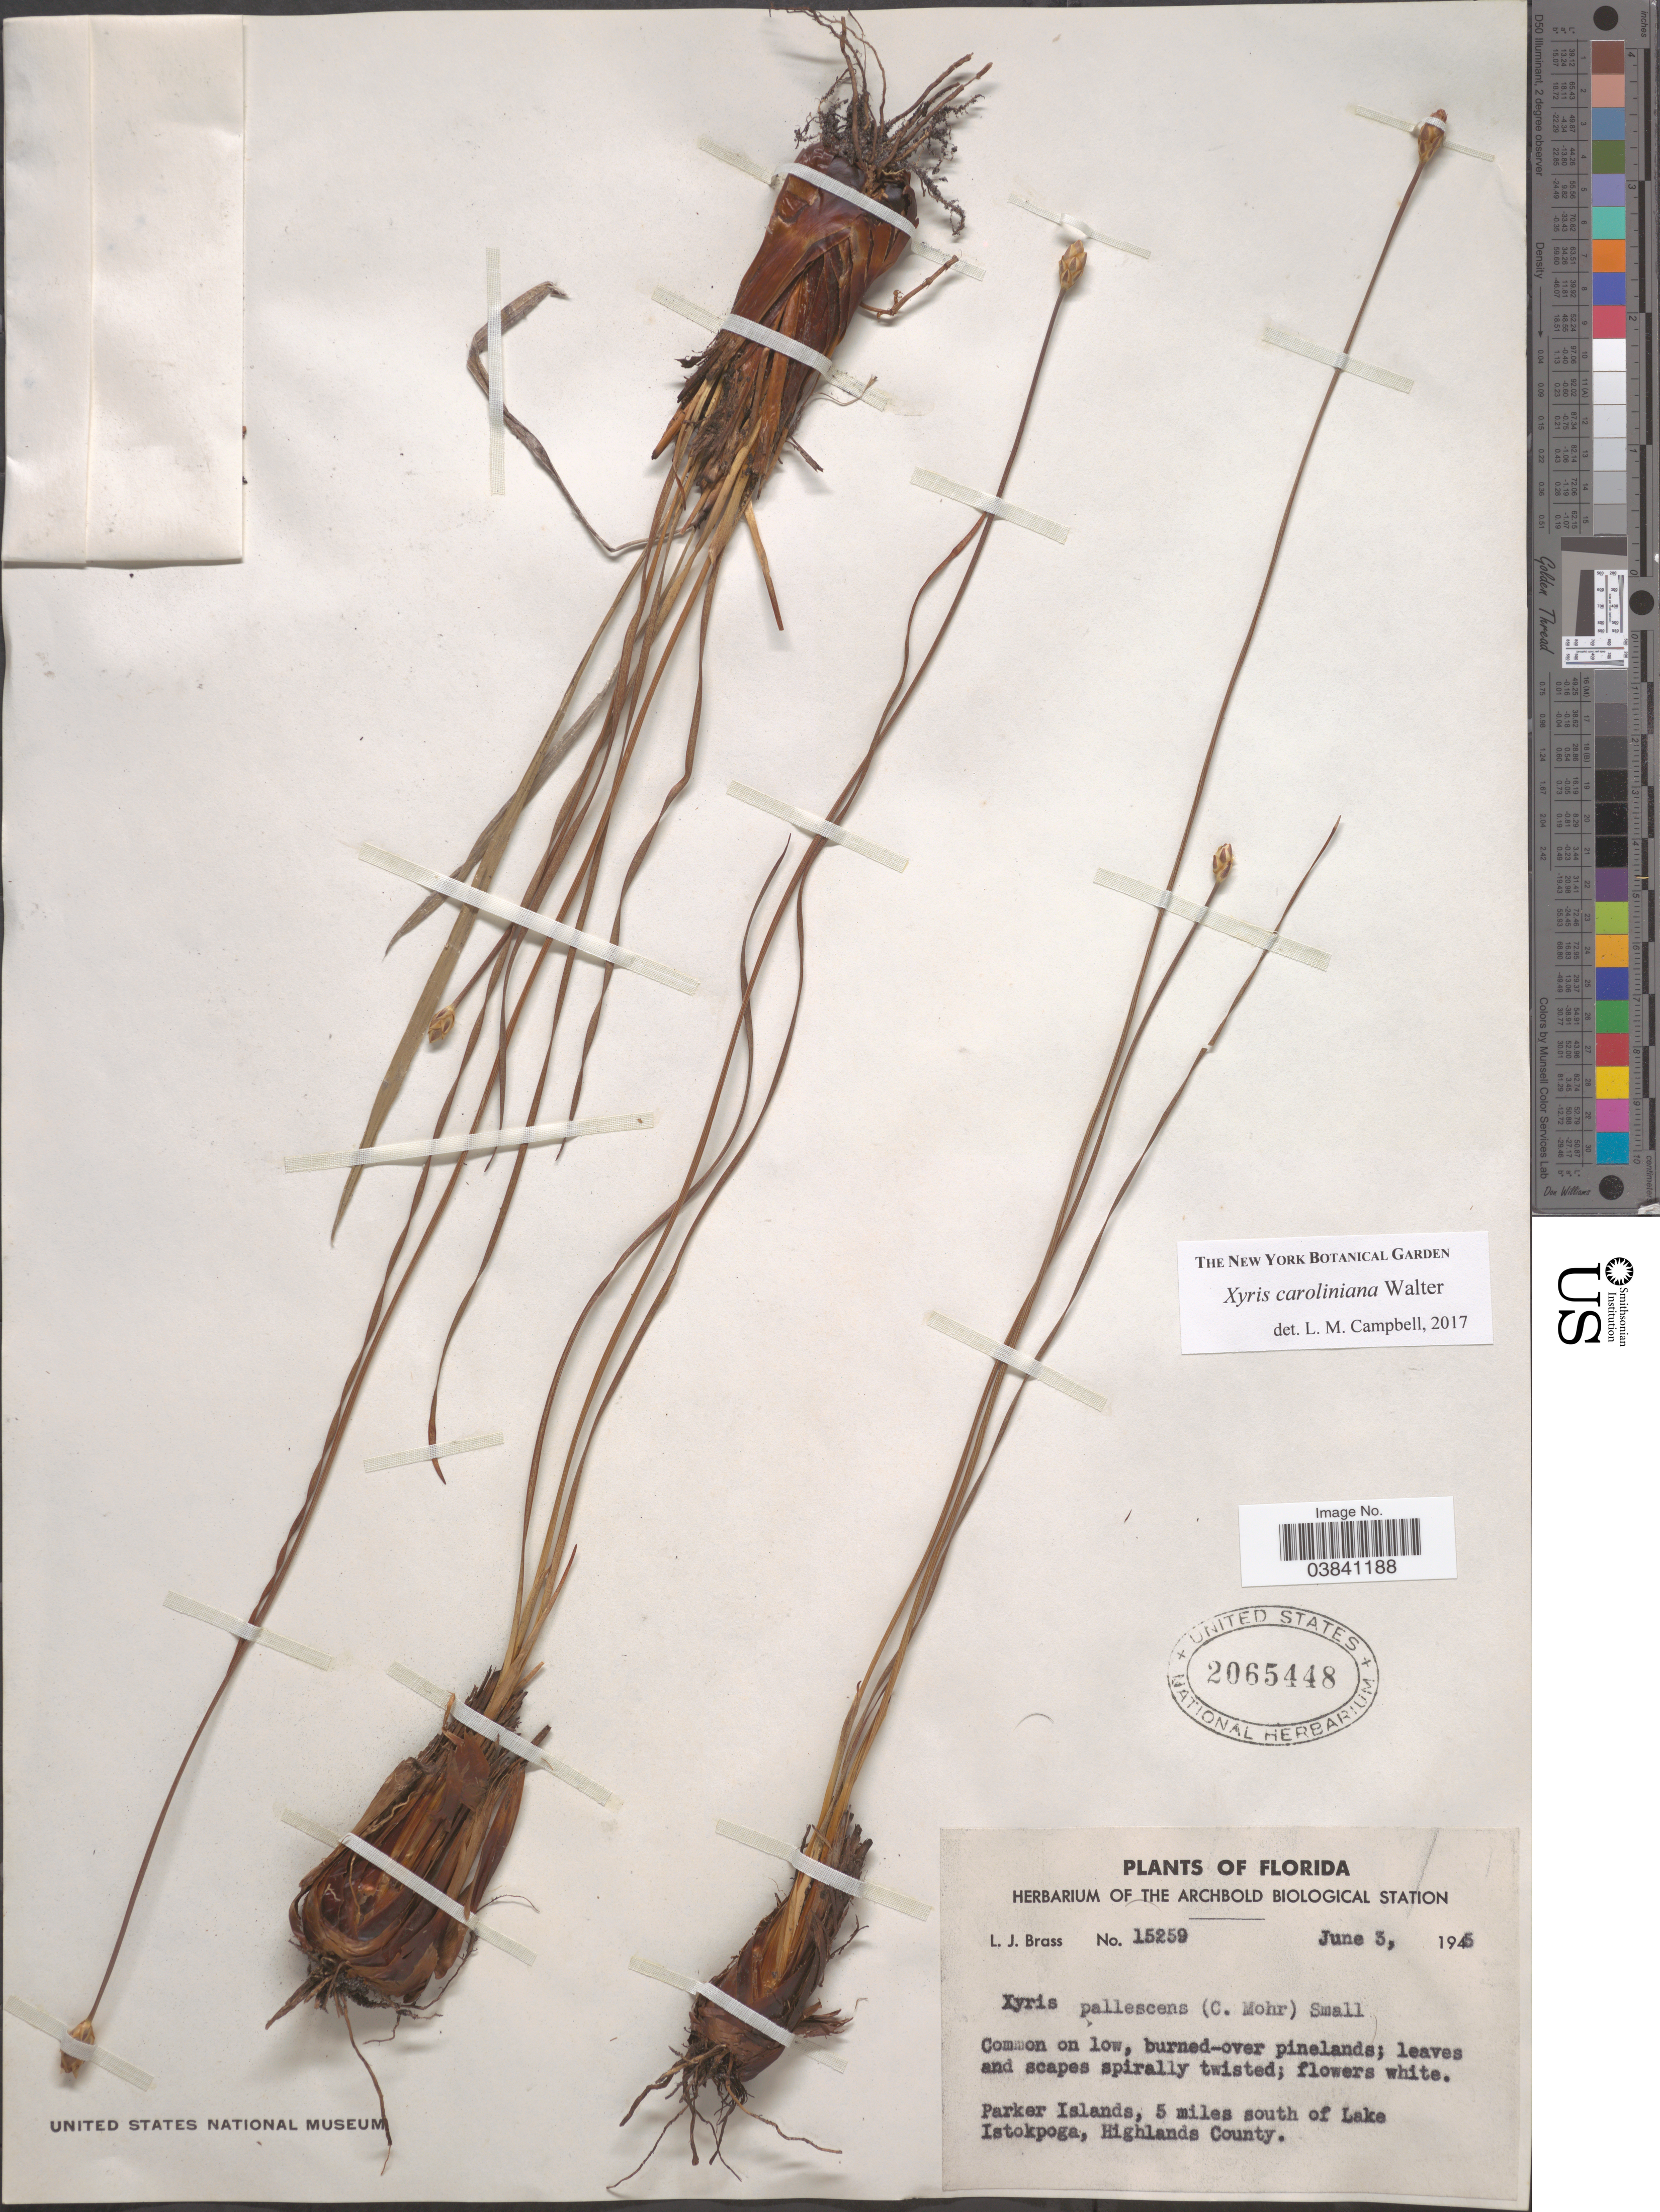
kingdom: Plantae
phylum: Tracheophyta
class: Liliopsida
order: Poales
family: Xyridaceae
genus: Xyris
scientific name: Xyris caroliniana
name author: Walter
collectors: L. J. Brass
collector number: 15259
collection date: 1945-06-03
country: United States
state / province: Florida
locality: Parker Islands, 5 miles south of Lake Istokpoga, Highlands County.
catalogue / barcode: US 2065448